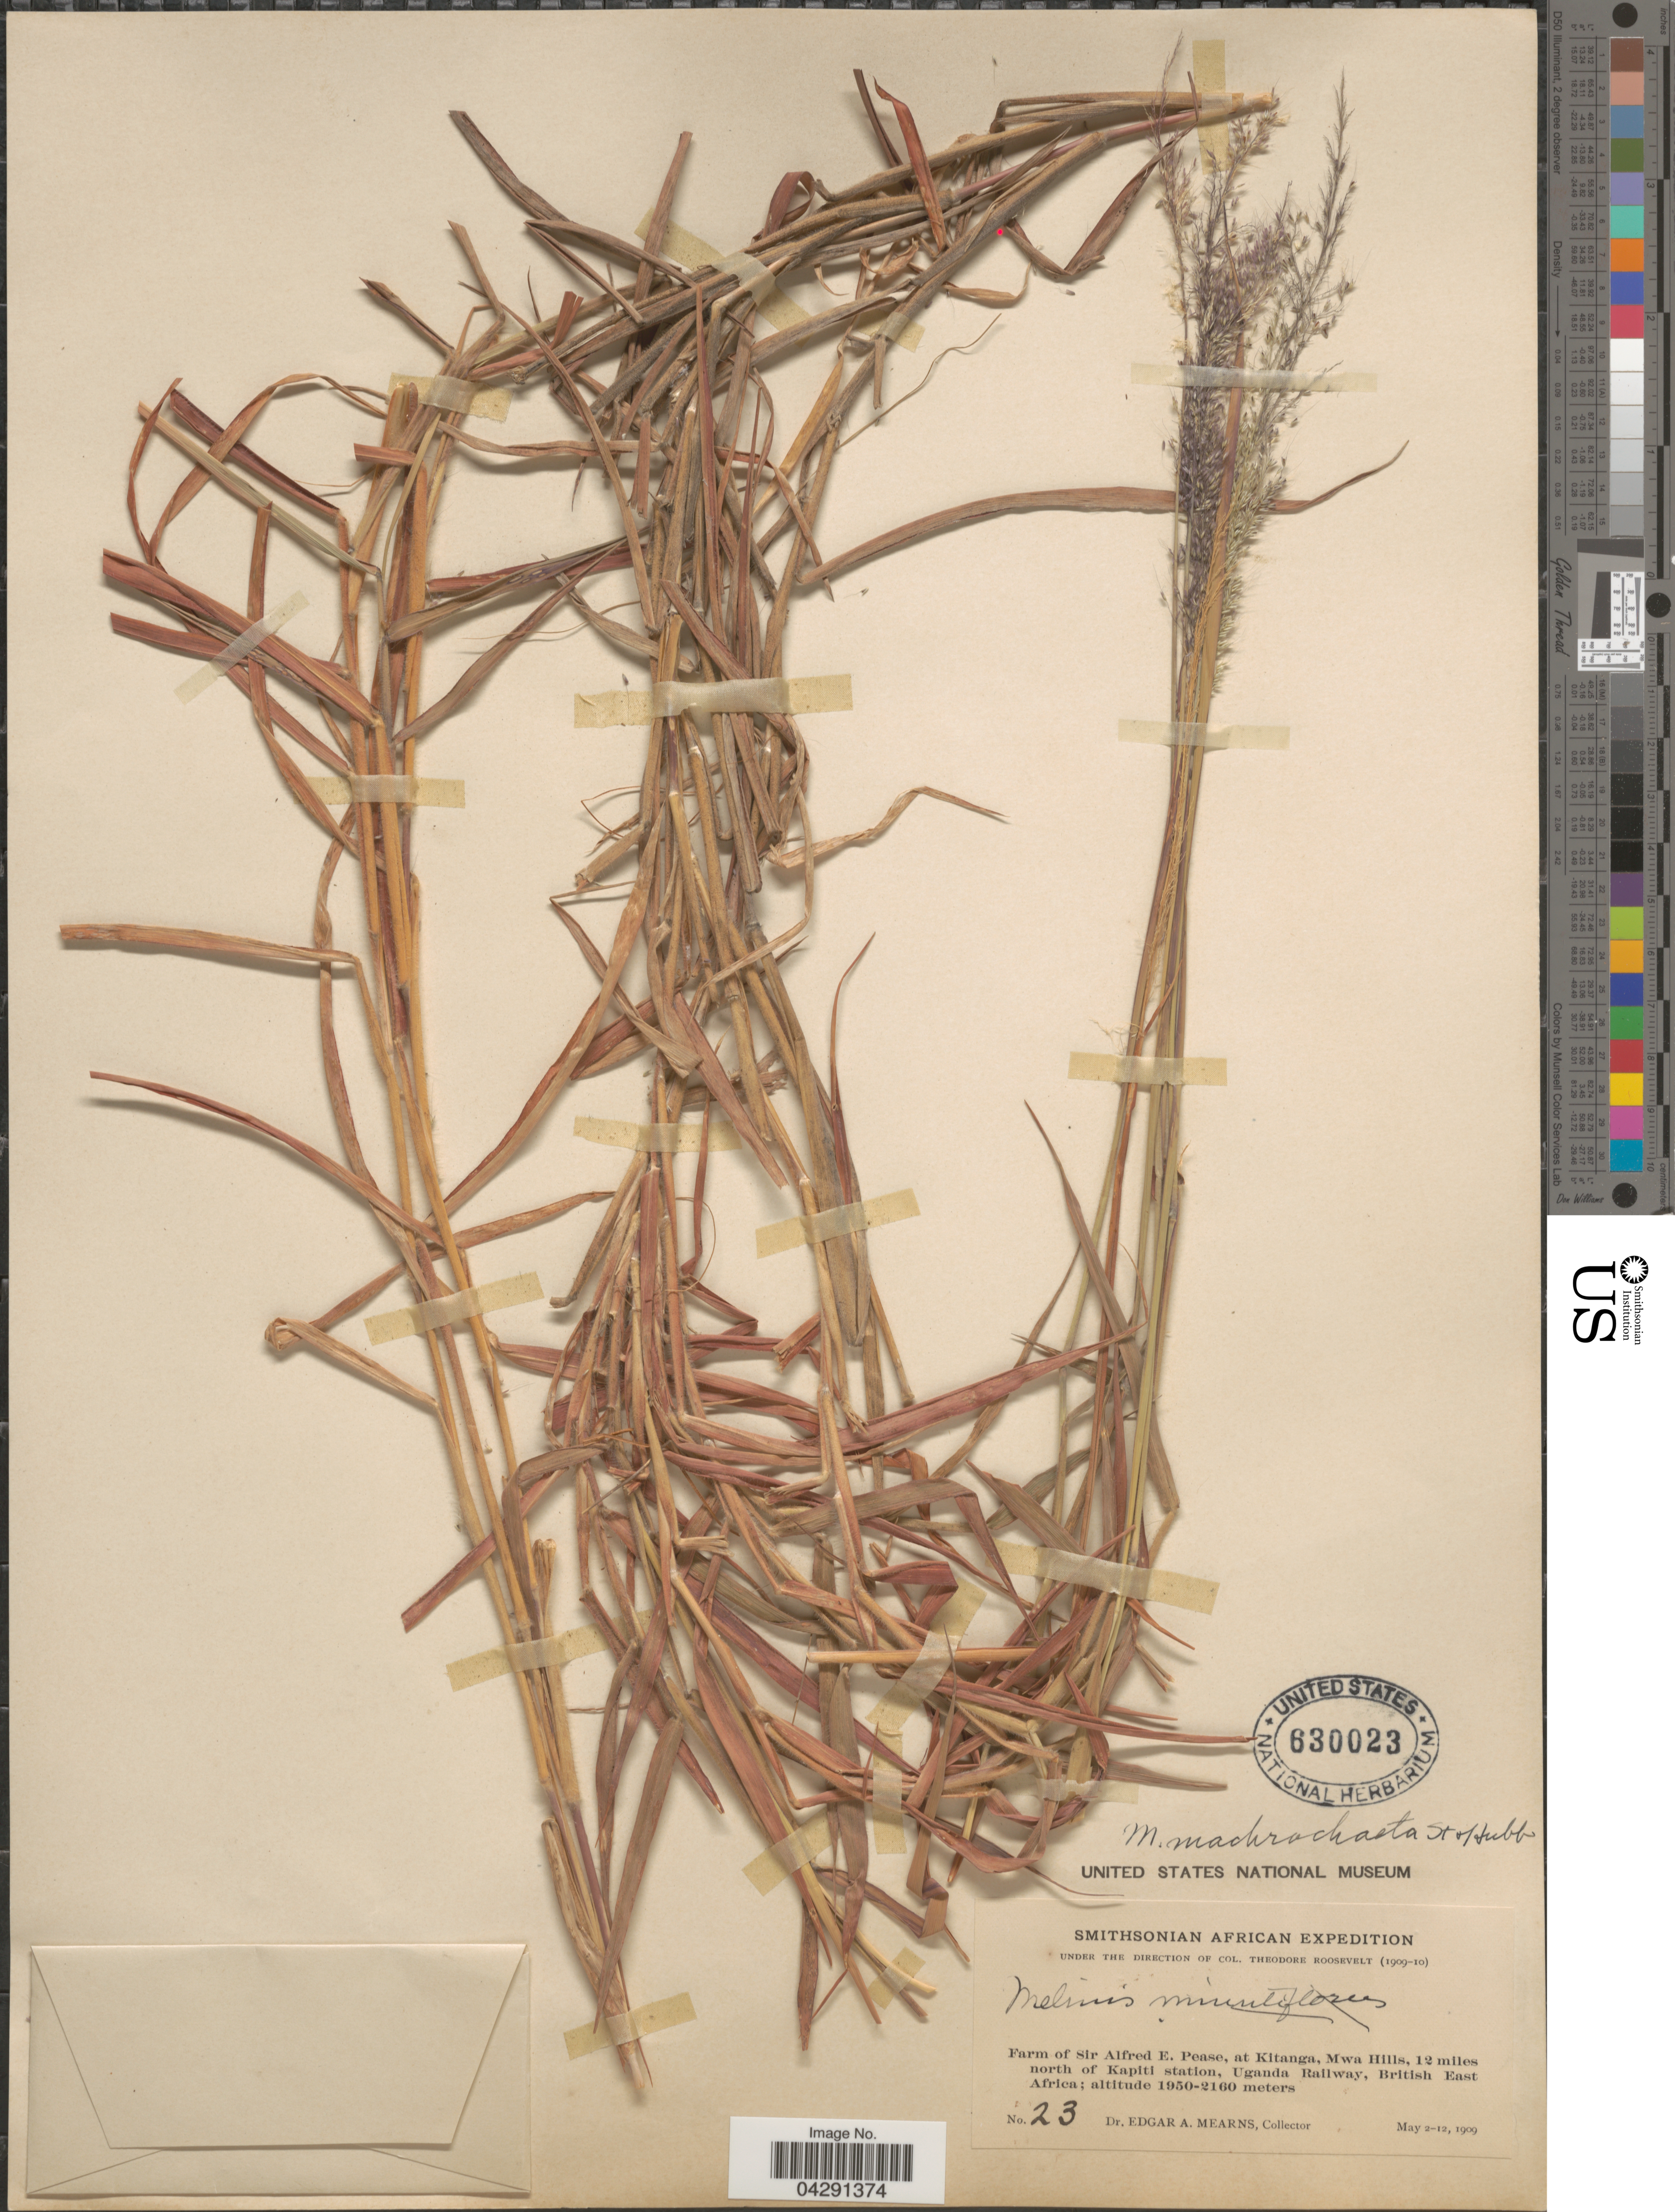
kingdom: Plantae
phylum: Tracheophyta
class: Liliopsida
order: Poales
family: Poaceae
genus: Melinis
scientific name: Melinis macrochaeta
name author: Stapf & C.E. Hubb.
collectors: E. A. Mearns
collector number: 23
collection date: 1909-05-02/1909-05-12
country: Uganda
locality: Smithsonian African Expedition. Farm of Sir Alfred E. Pease, at Kitanga, Mwa Hills, 12 miles north of Kapiti station, Uganda Railway, British East Africa.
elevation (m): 1950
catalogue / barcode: US 630023